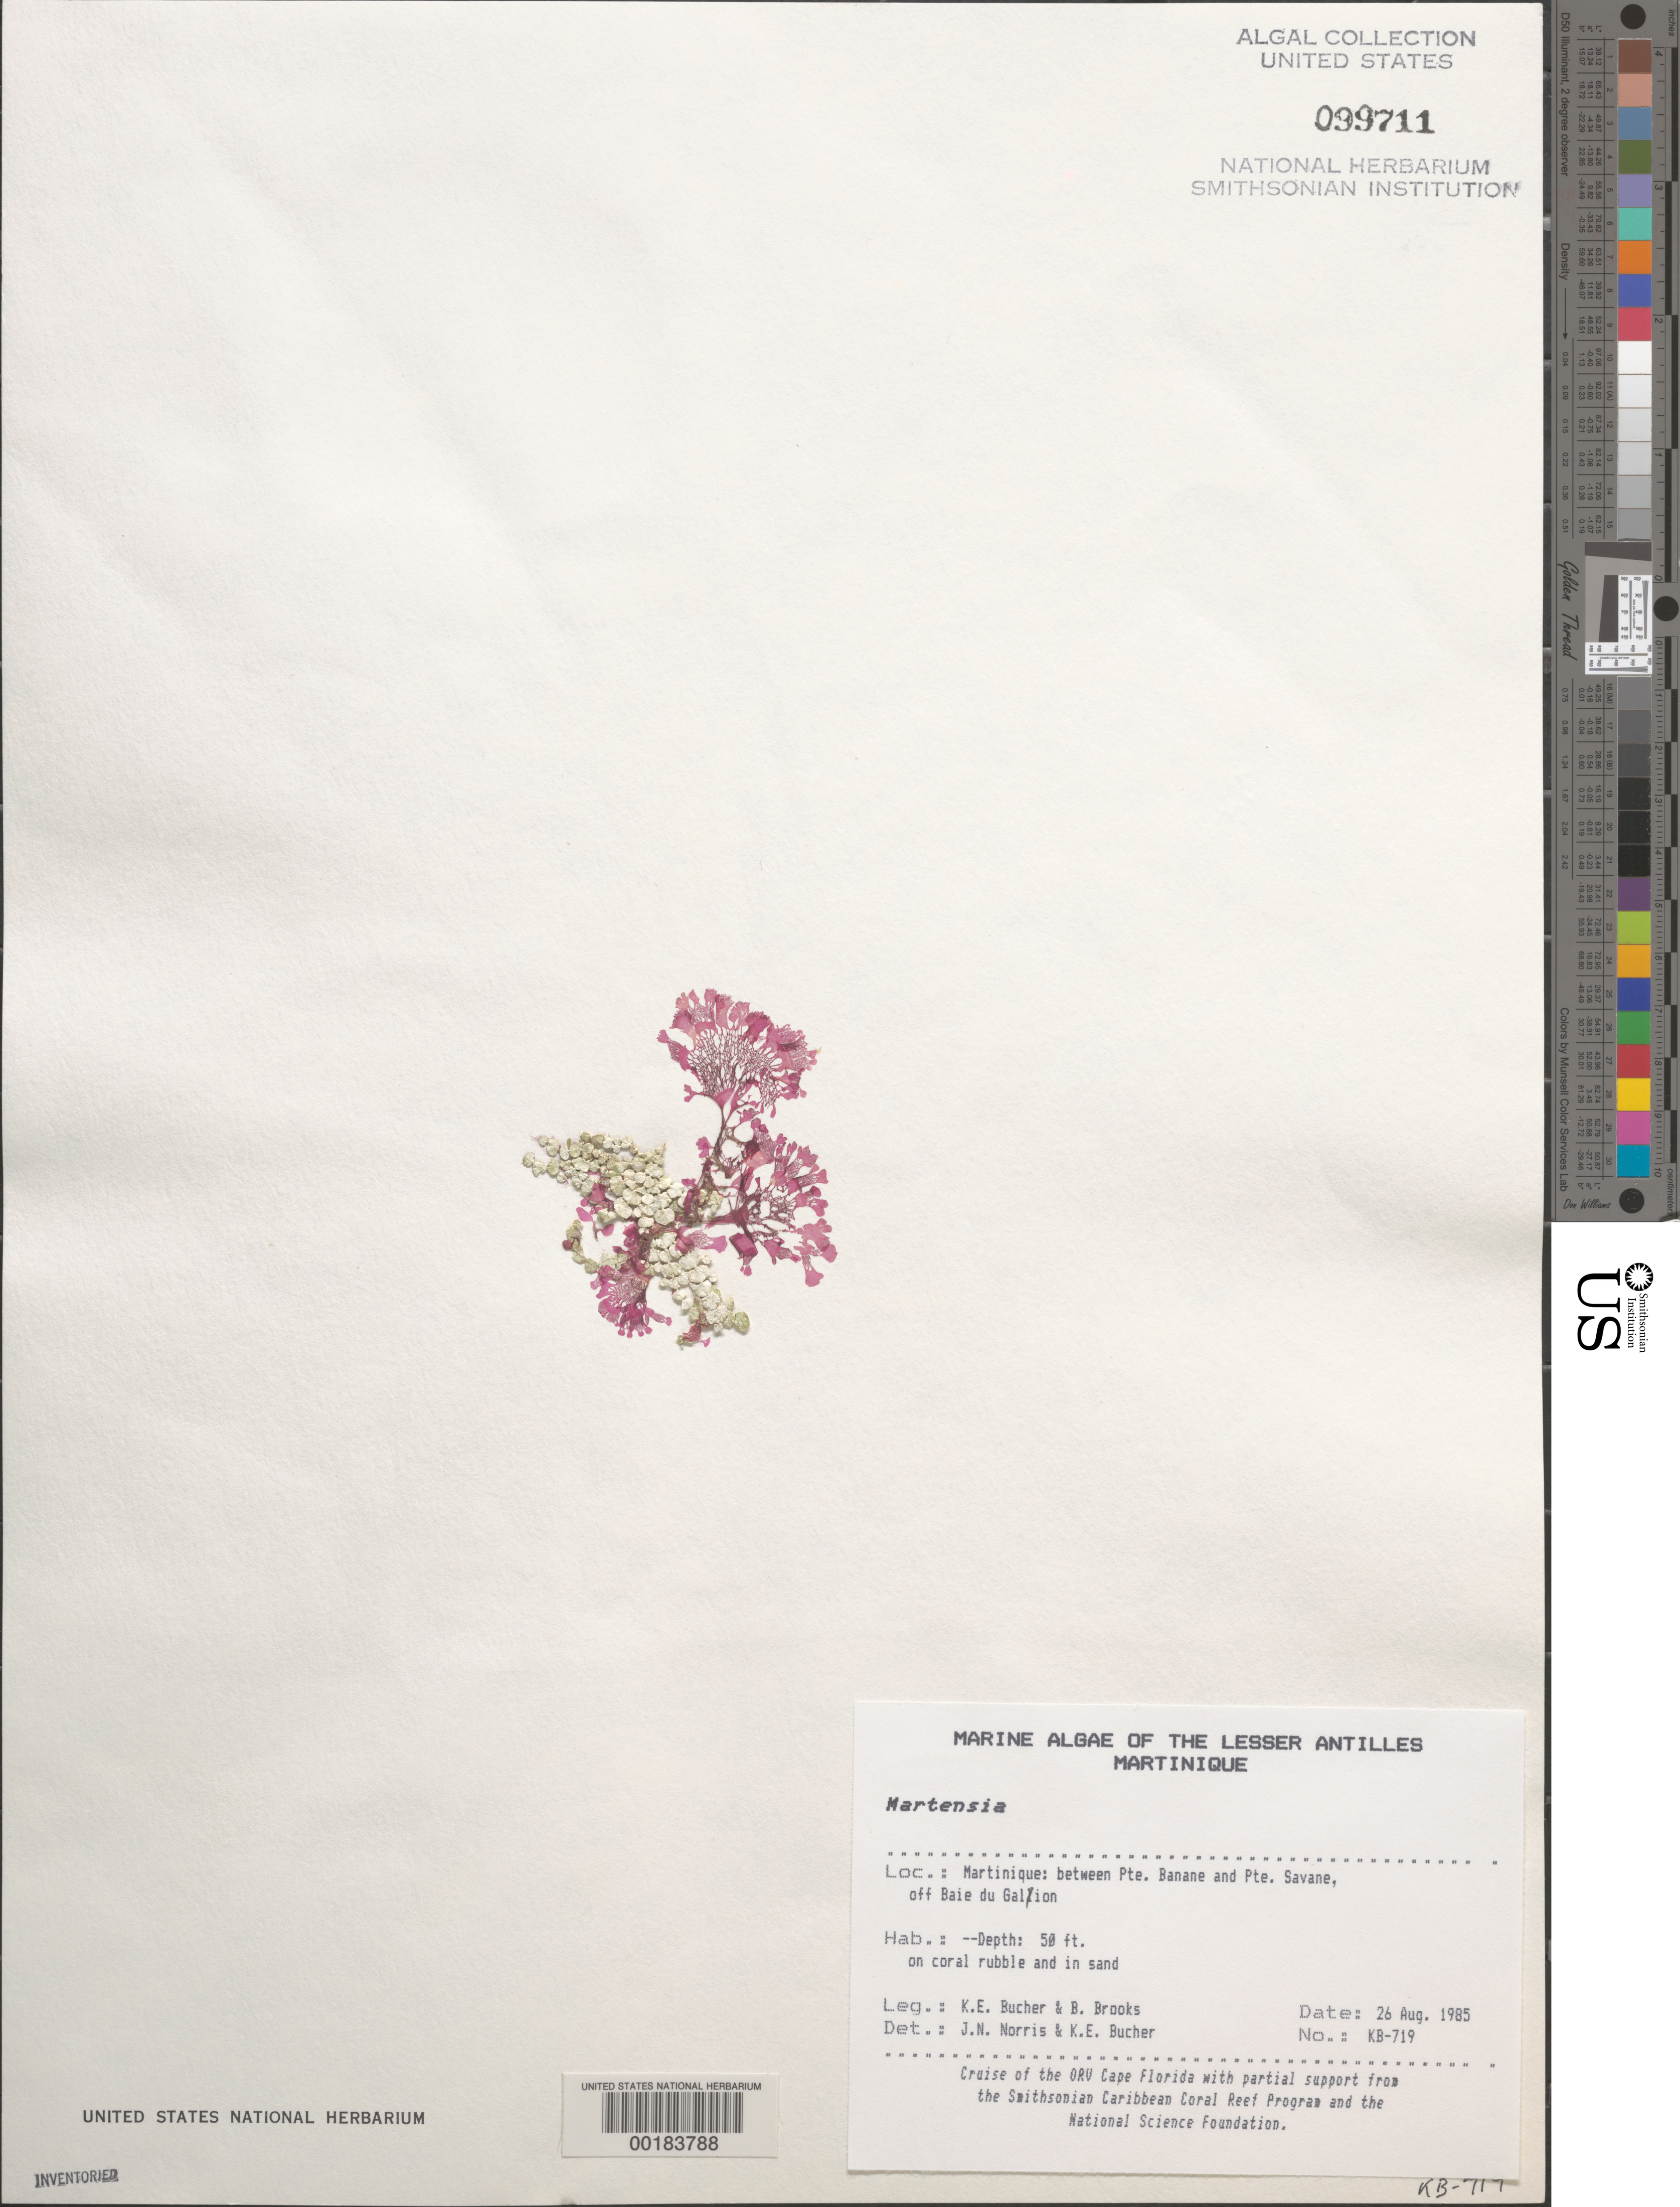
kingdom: Plantae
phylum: Rhodophyta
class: Florideophyceae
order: Ceramiales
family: Delesseriaceae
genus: Martensia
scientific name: Martensia sp.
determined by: Norris, J. N.; Bucher, K. E.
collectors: K. E. Bucher & B. Brooks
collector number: Kb-719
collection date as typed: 26 Aug 1985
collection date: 1985-08-26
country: Martinique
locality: Between Pointe Banane and Pointe Savane, off Baie du Galion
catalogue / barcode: US 99711